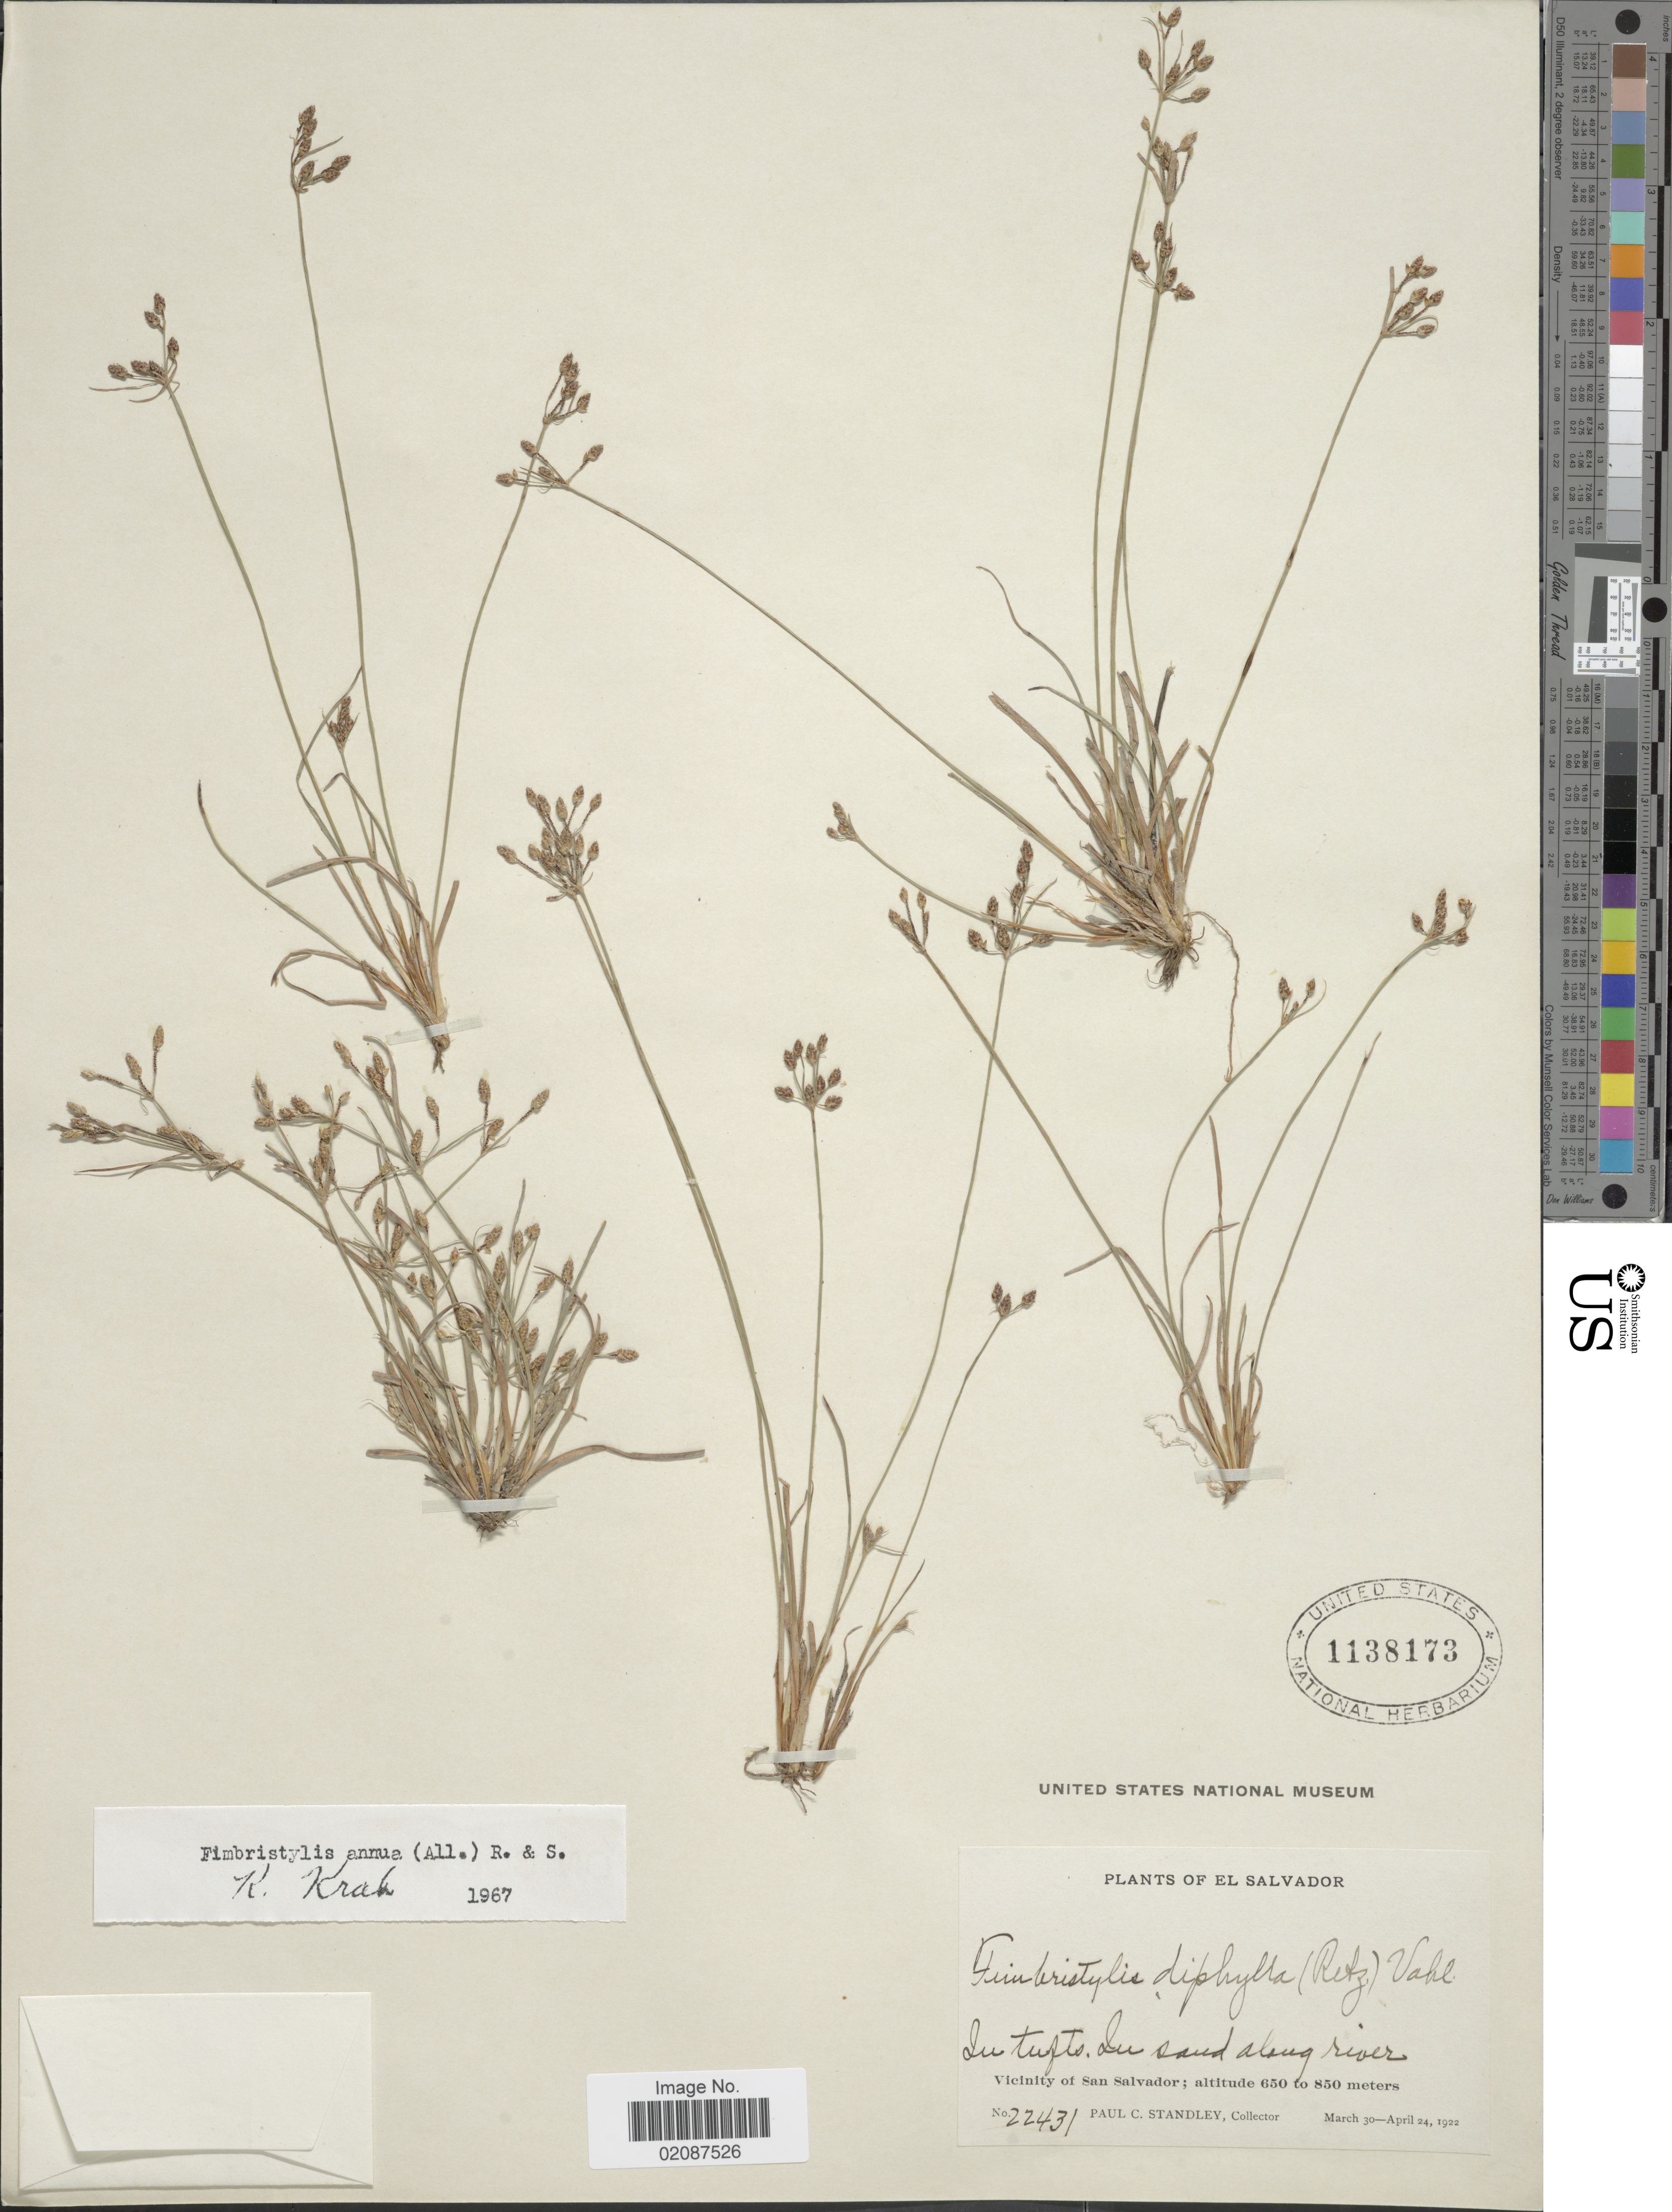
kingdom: Plantae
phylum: Tracheophyta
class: Liliopsida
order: Poales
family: Cyperaceae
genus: Fimbristylis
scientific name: Fimbristylis annua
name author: (All.) Roem. & Schult.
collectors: P. C. Standley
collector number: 22431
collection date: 1922-03-30/1922-04-24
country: El Salvador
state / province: San Salvador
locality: Vicinity of San Salvador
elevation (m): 650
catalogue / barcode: US 1138173